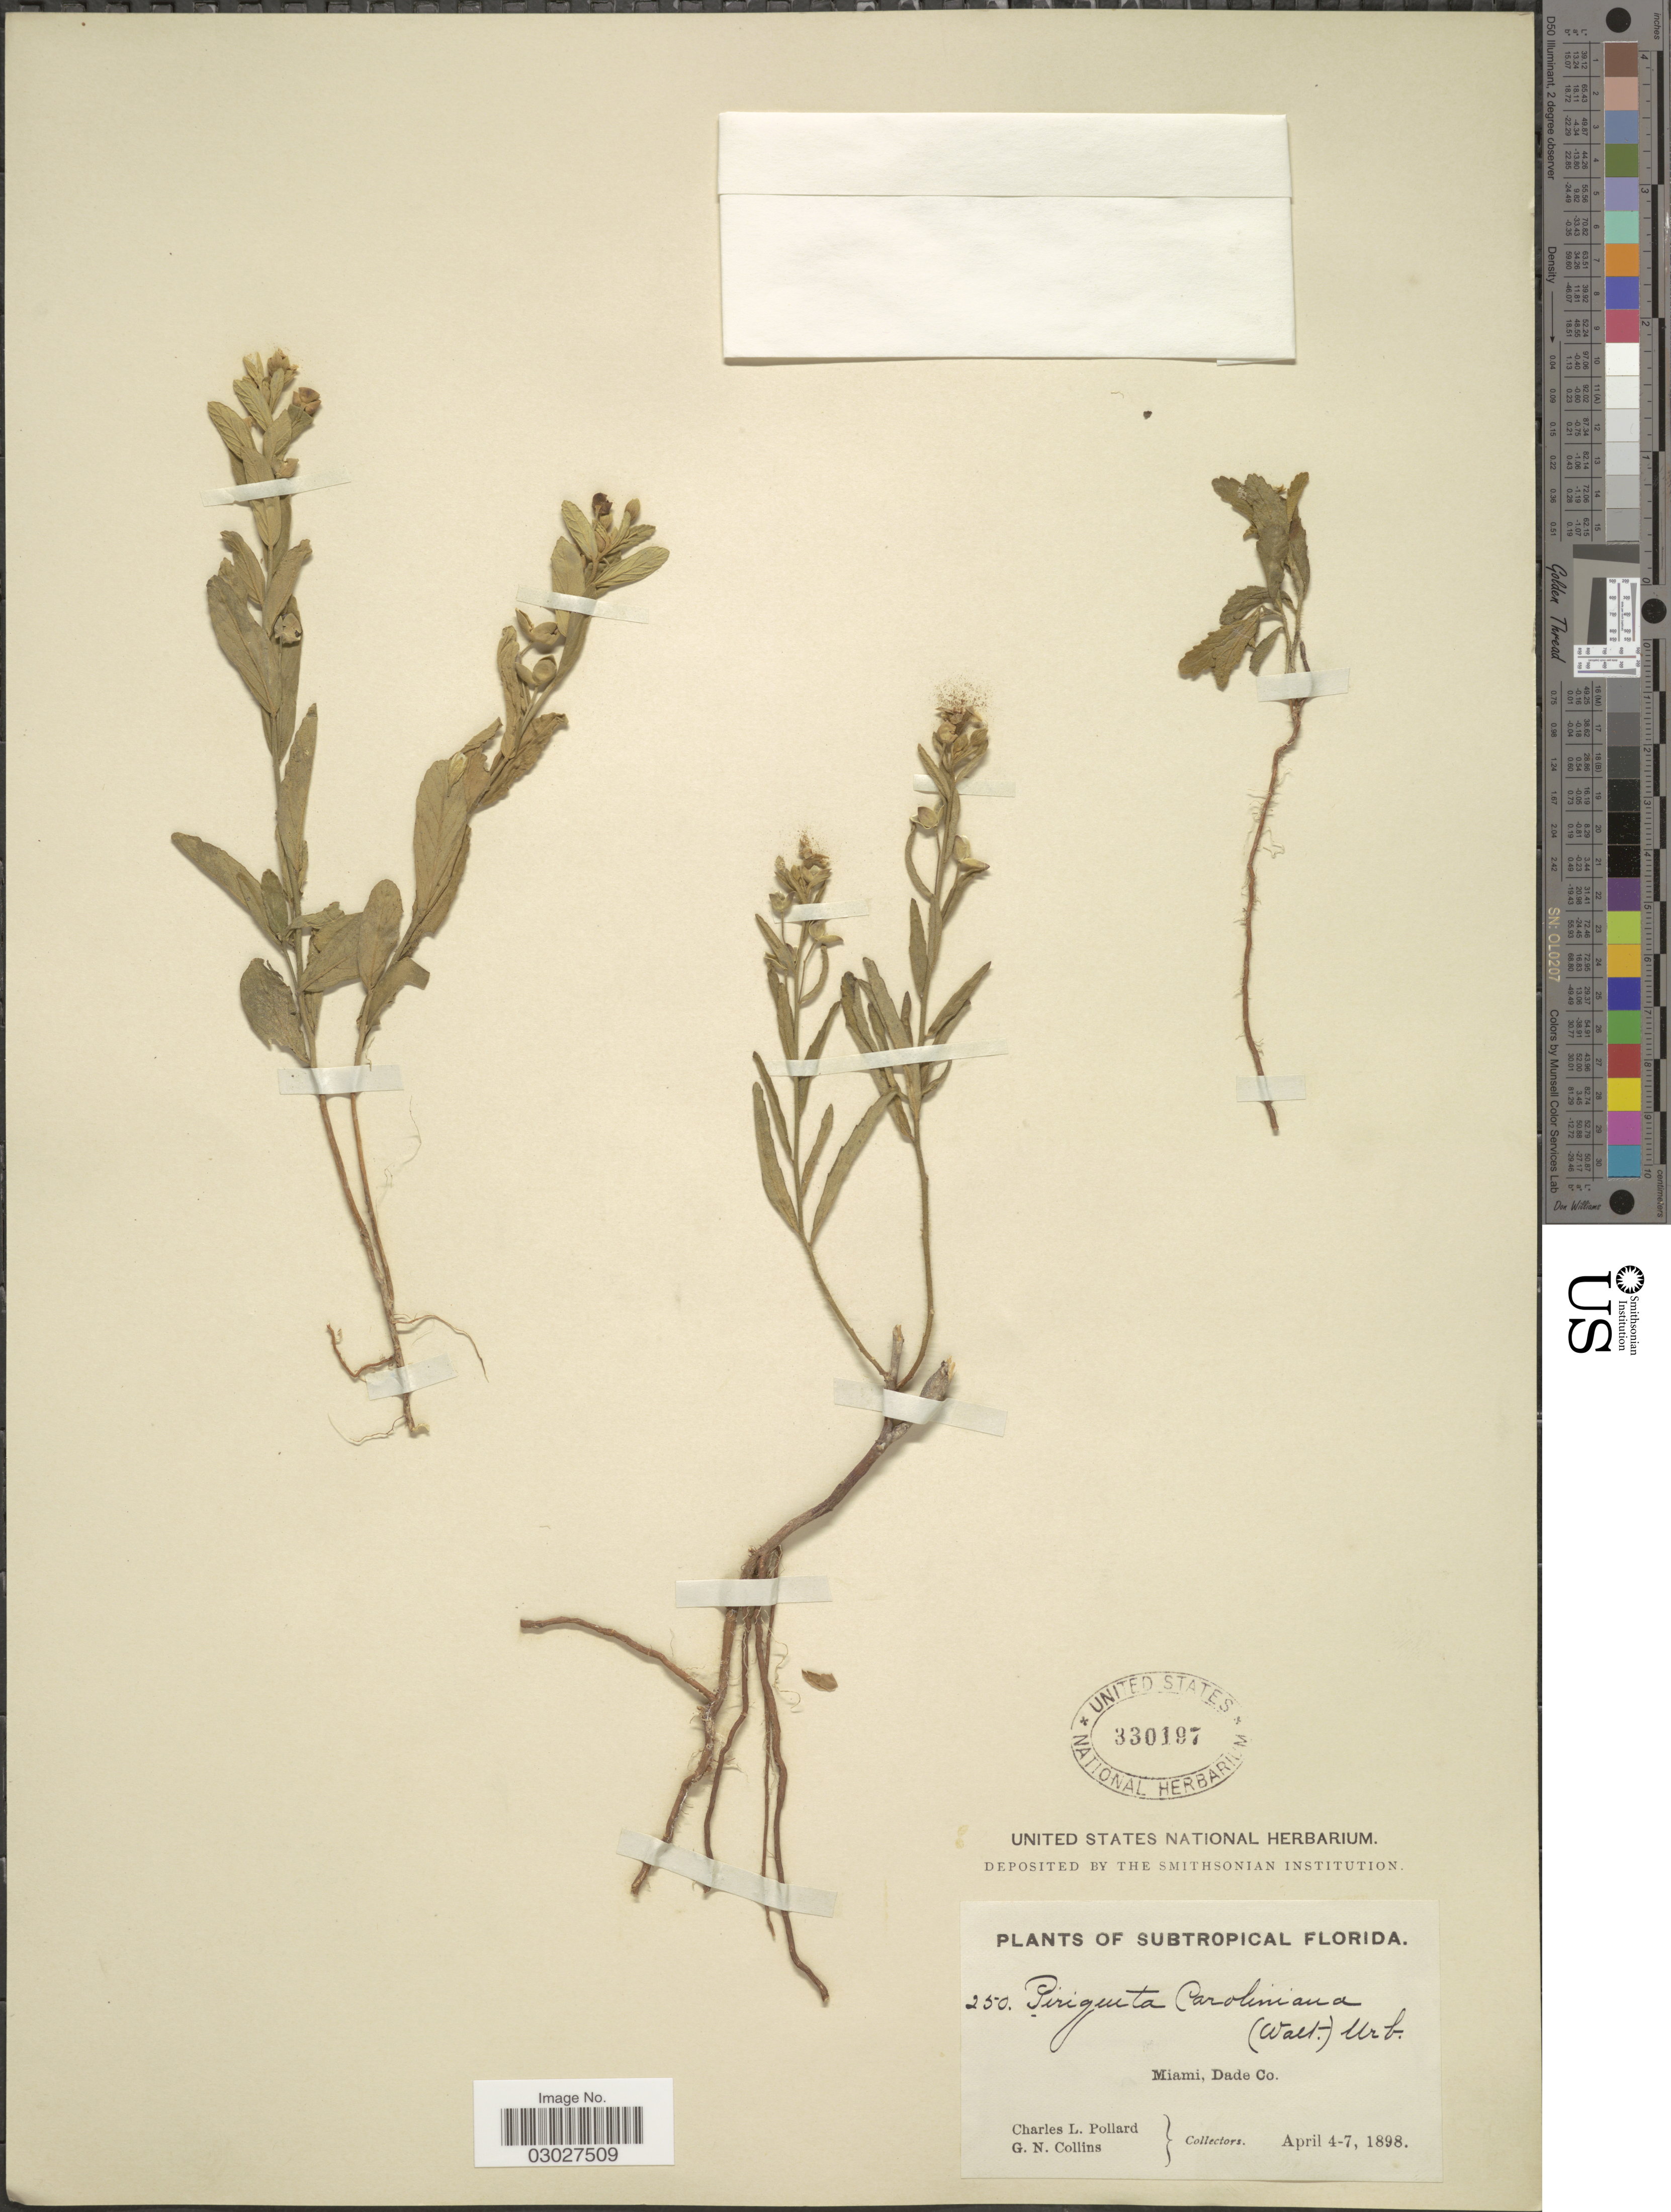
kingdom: Plantae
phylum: Tracheophyta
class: Magnoliopsida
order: Malpighiales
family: Turneraceae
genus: Piriqueta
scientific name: Piriqueta cistoides subsp. caroliniana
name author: (Walter) Arbo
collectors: C. L. Pollard & G. Collins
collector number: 250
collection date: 1898-04-04/1898-04-07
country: United States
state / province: Florida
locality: Subtropical Florida. Miami, Dade Co.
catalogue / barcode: US 330197